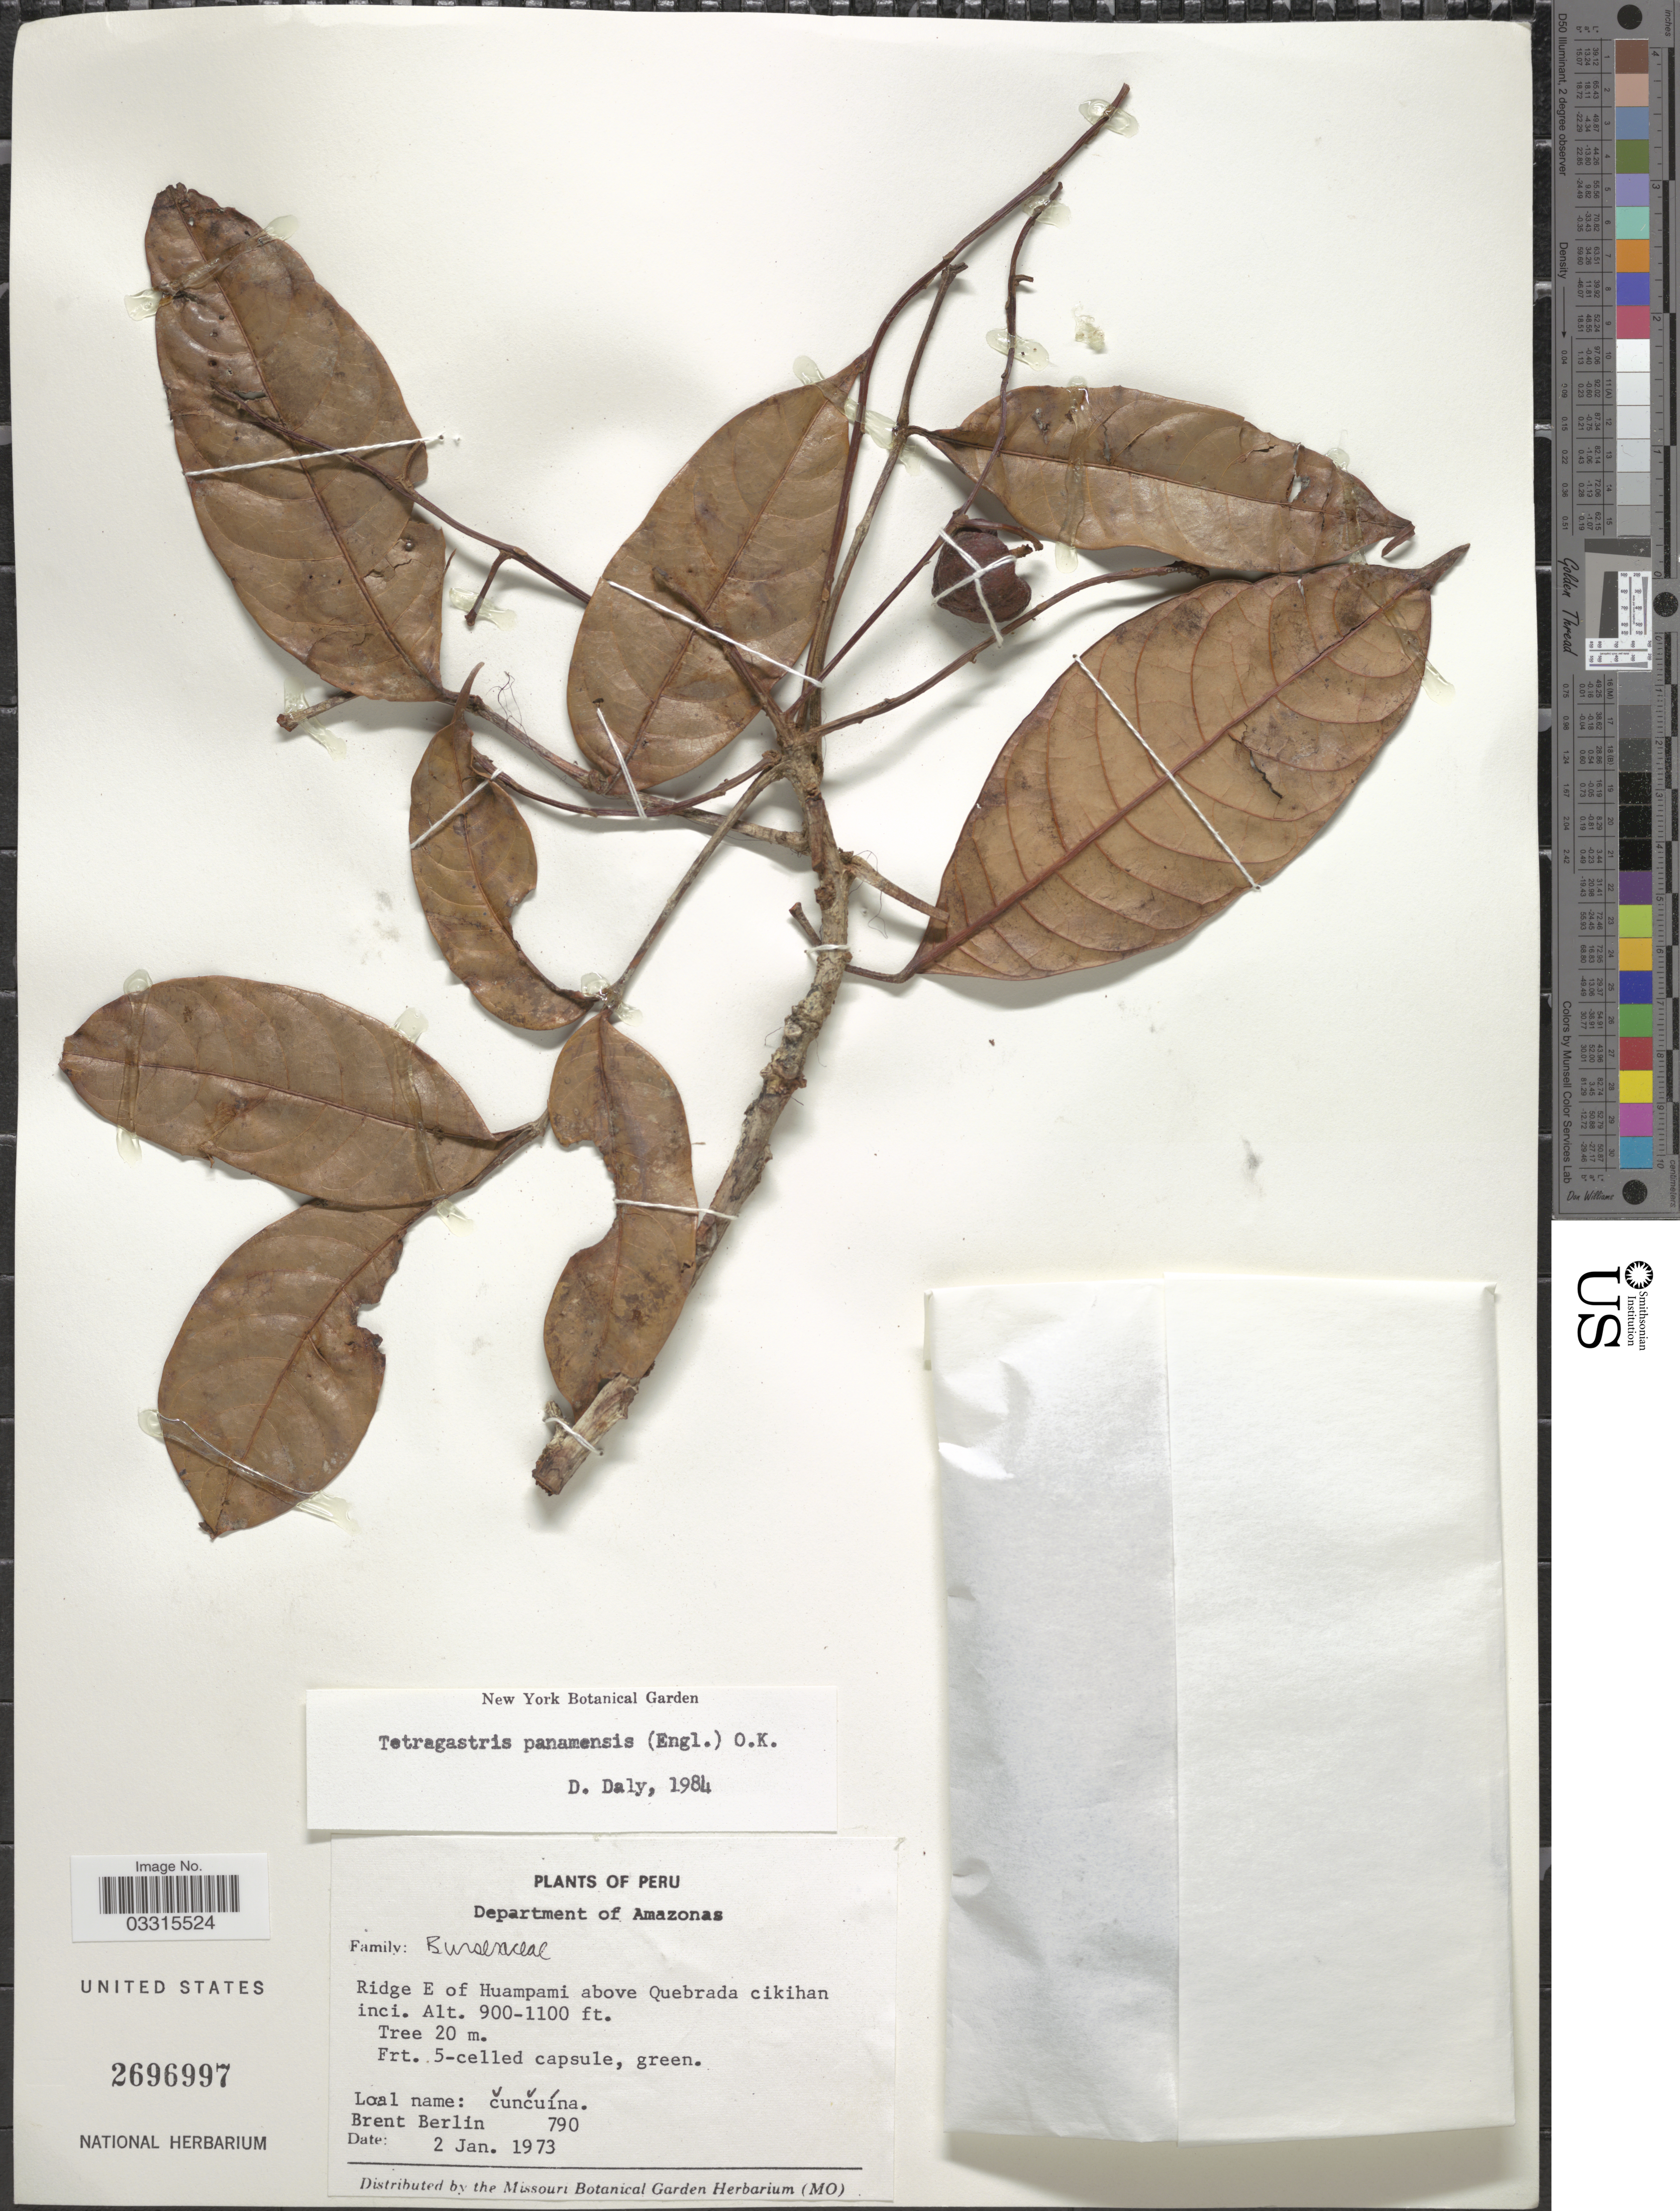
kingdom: Plantae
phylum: Tracheophyta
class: Magnoliopsida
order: Sapindales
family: Burseraceae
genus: Protium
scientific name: Protium stevensonii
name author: (Standl.) Daly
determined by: Daly, Douglas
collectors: B. Berlin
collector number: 790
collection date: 1973-01-02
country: Peru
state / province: Amazonas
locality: Department of Amazonas. Ridge E of Huampami above Quebrada cikihan inci.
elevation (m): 274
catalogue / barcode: US 2696997